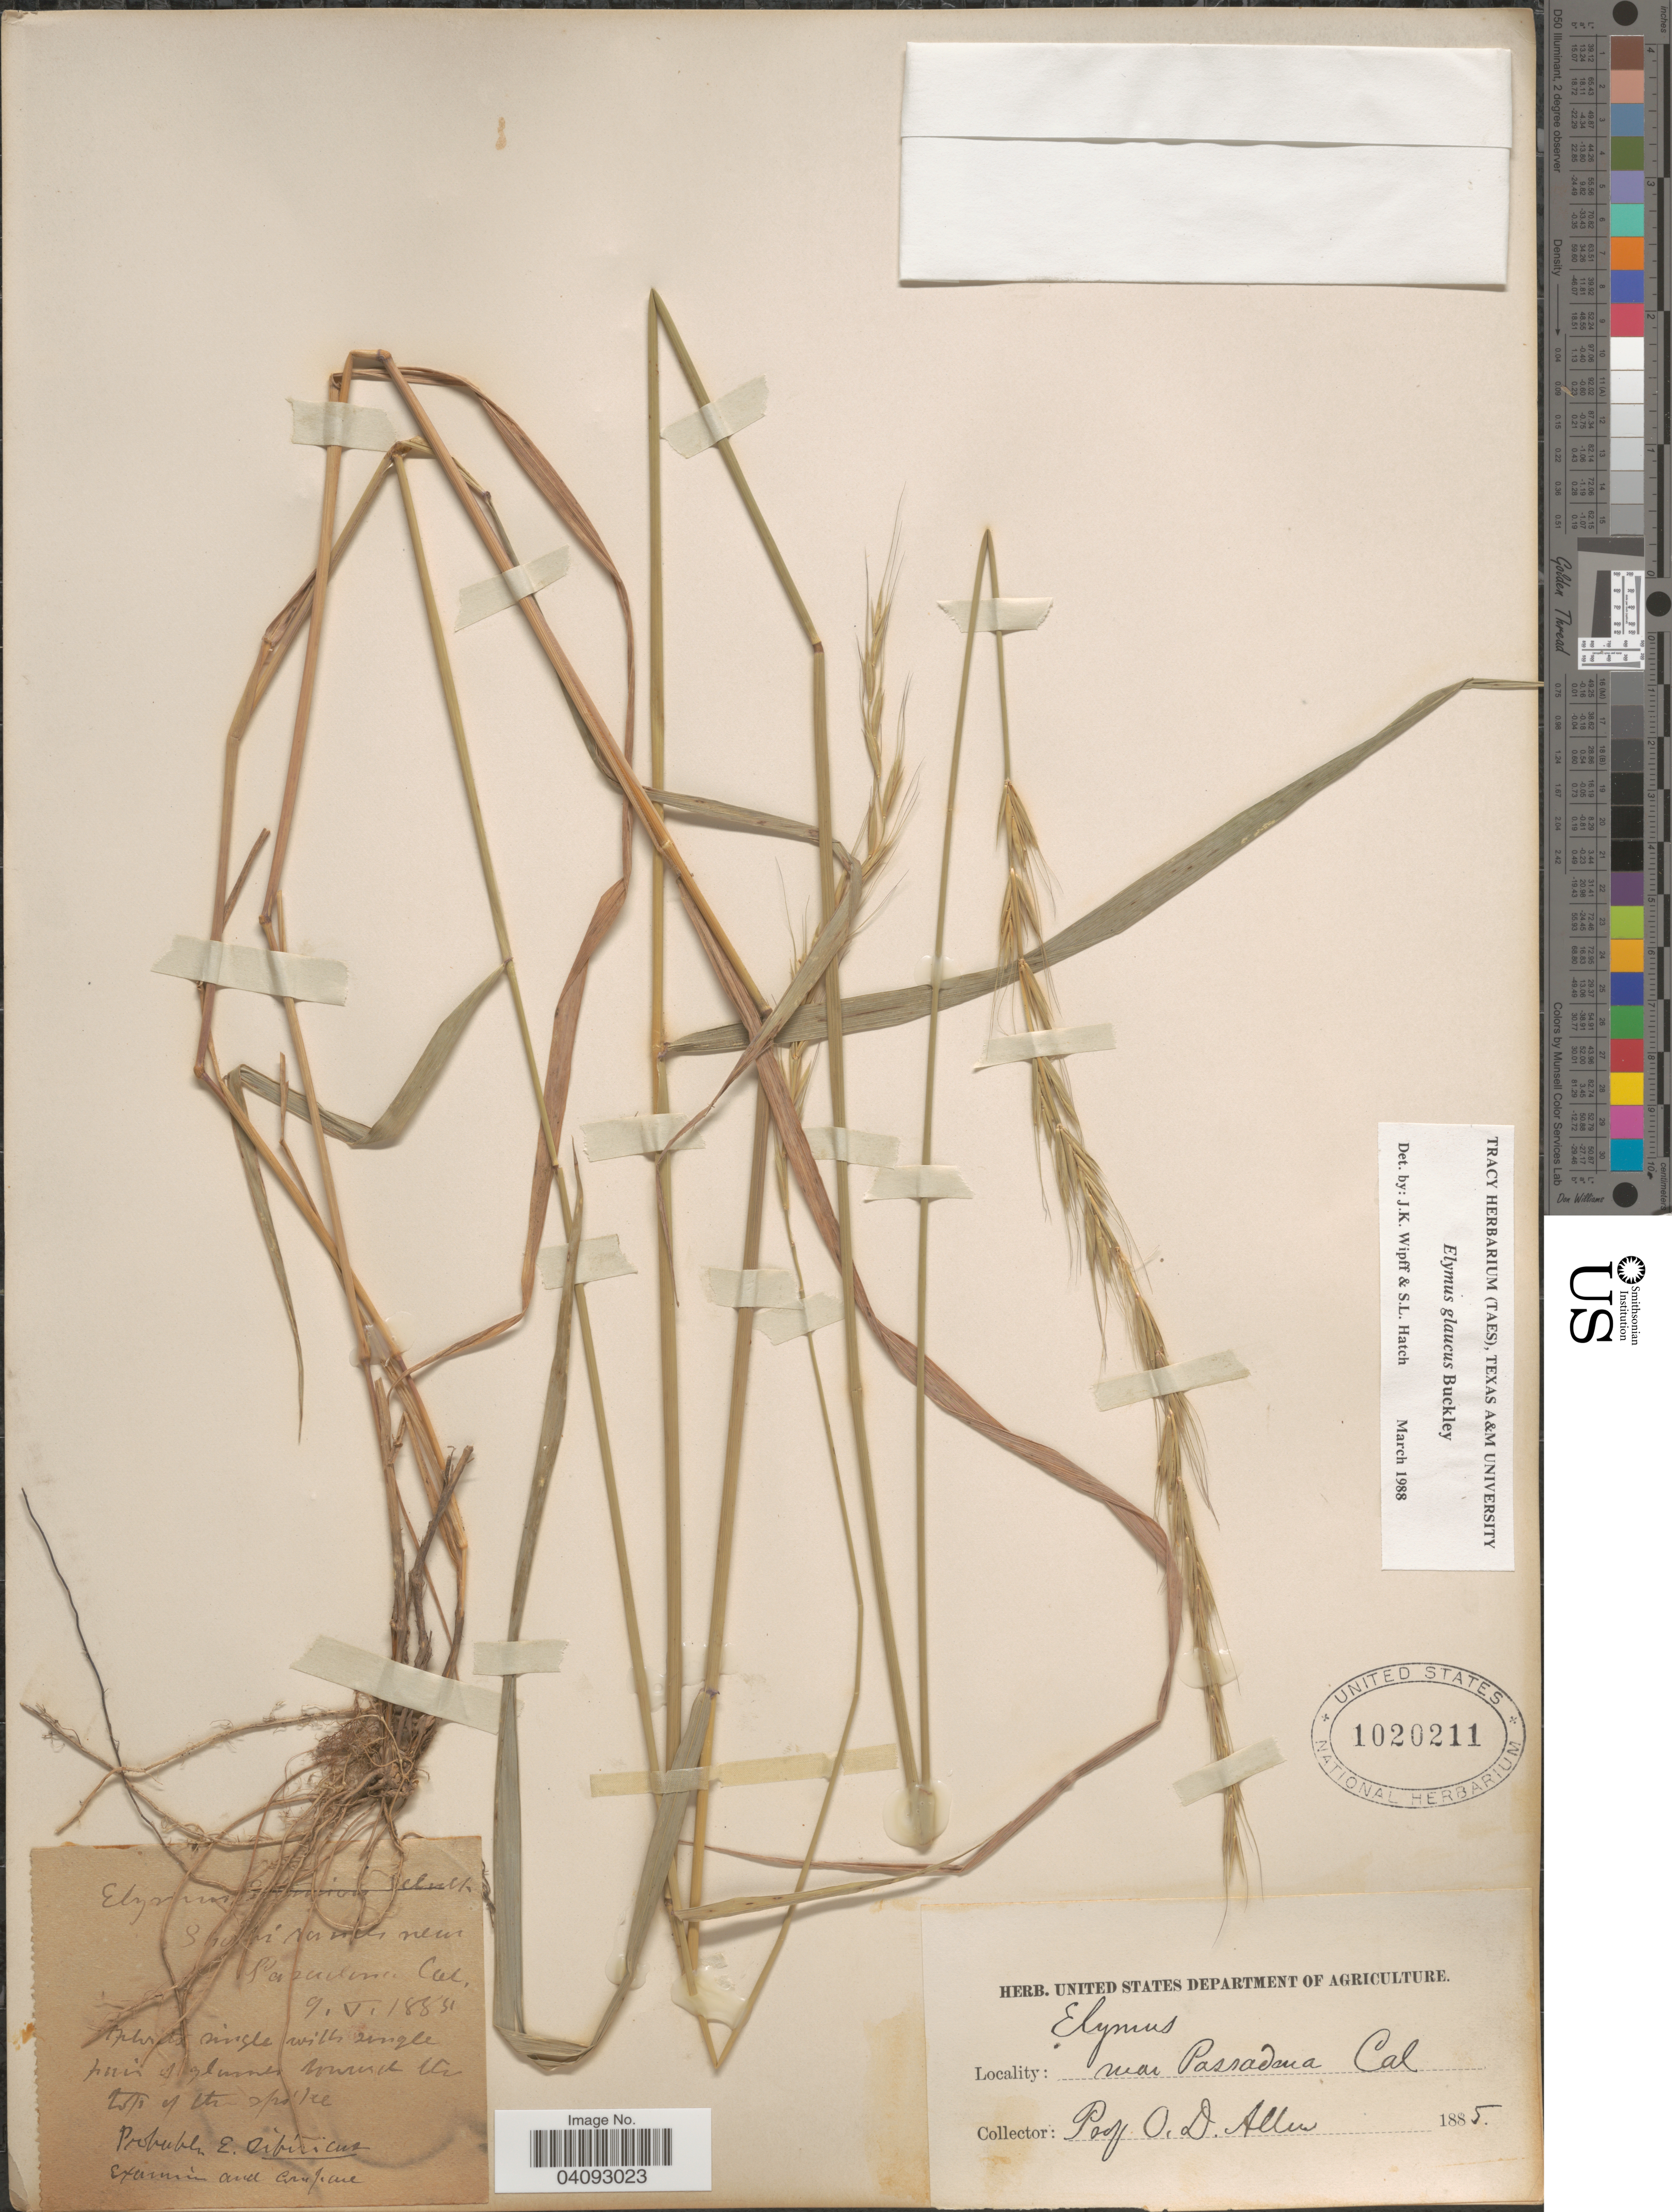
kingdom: Plantae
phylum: Tracheophyta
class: Liliopsida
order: Poales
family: Poaceae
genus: Elymus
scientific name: Elymus glaucus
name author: Buckley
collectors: O. D. Allen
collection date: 1885-05-09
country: United States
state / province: California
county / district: Los Angeles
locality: Near Pasadena.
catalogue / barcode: US 1020211